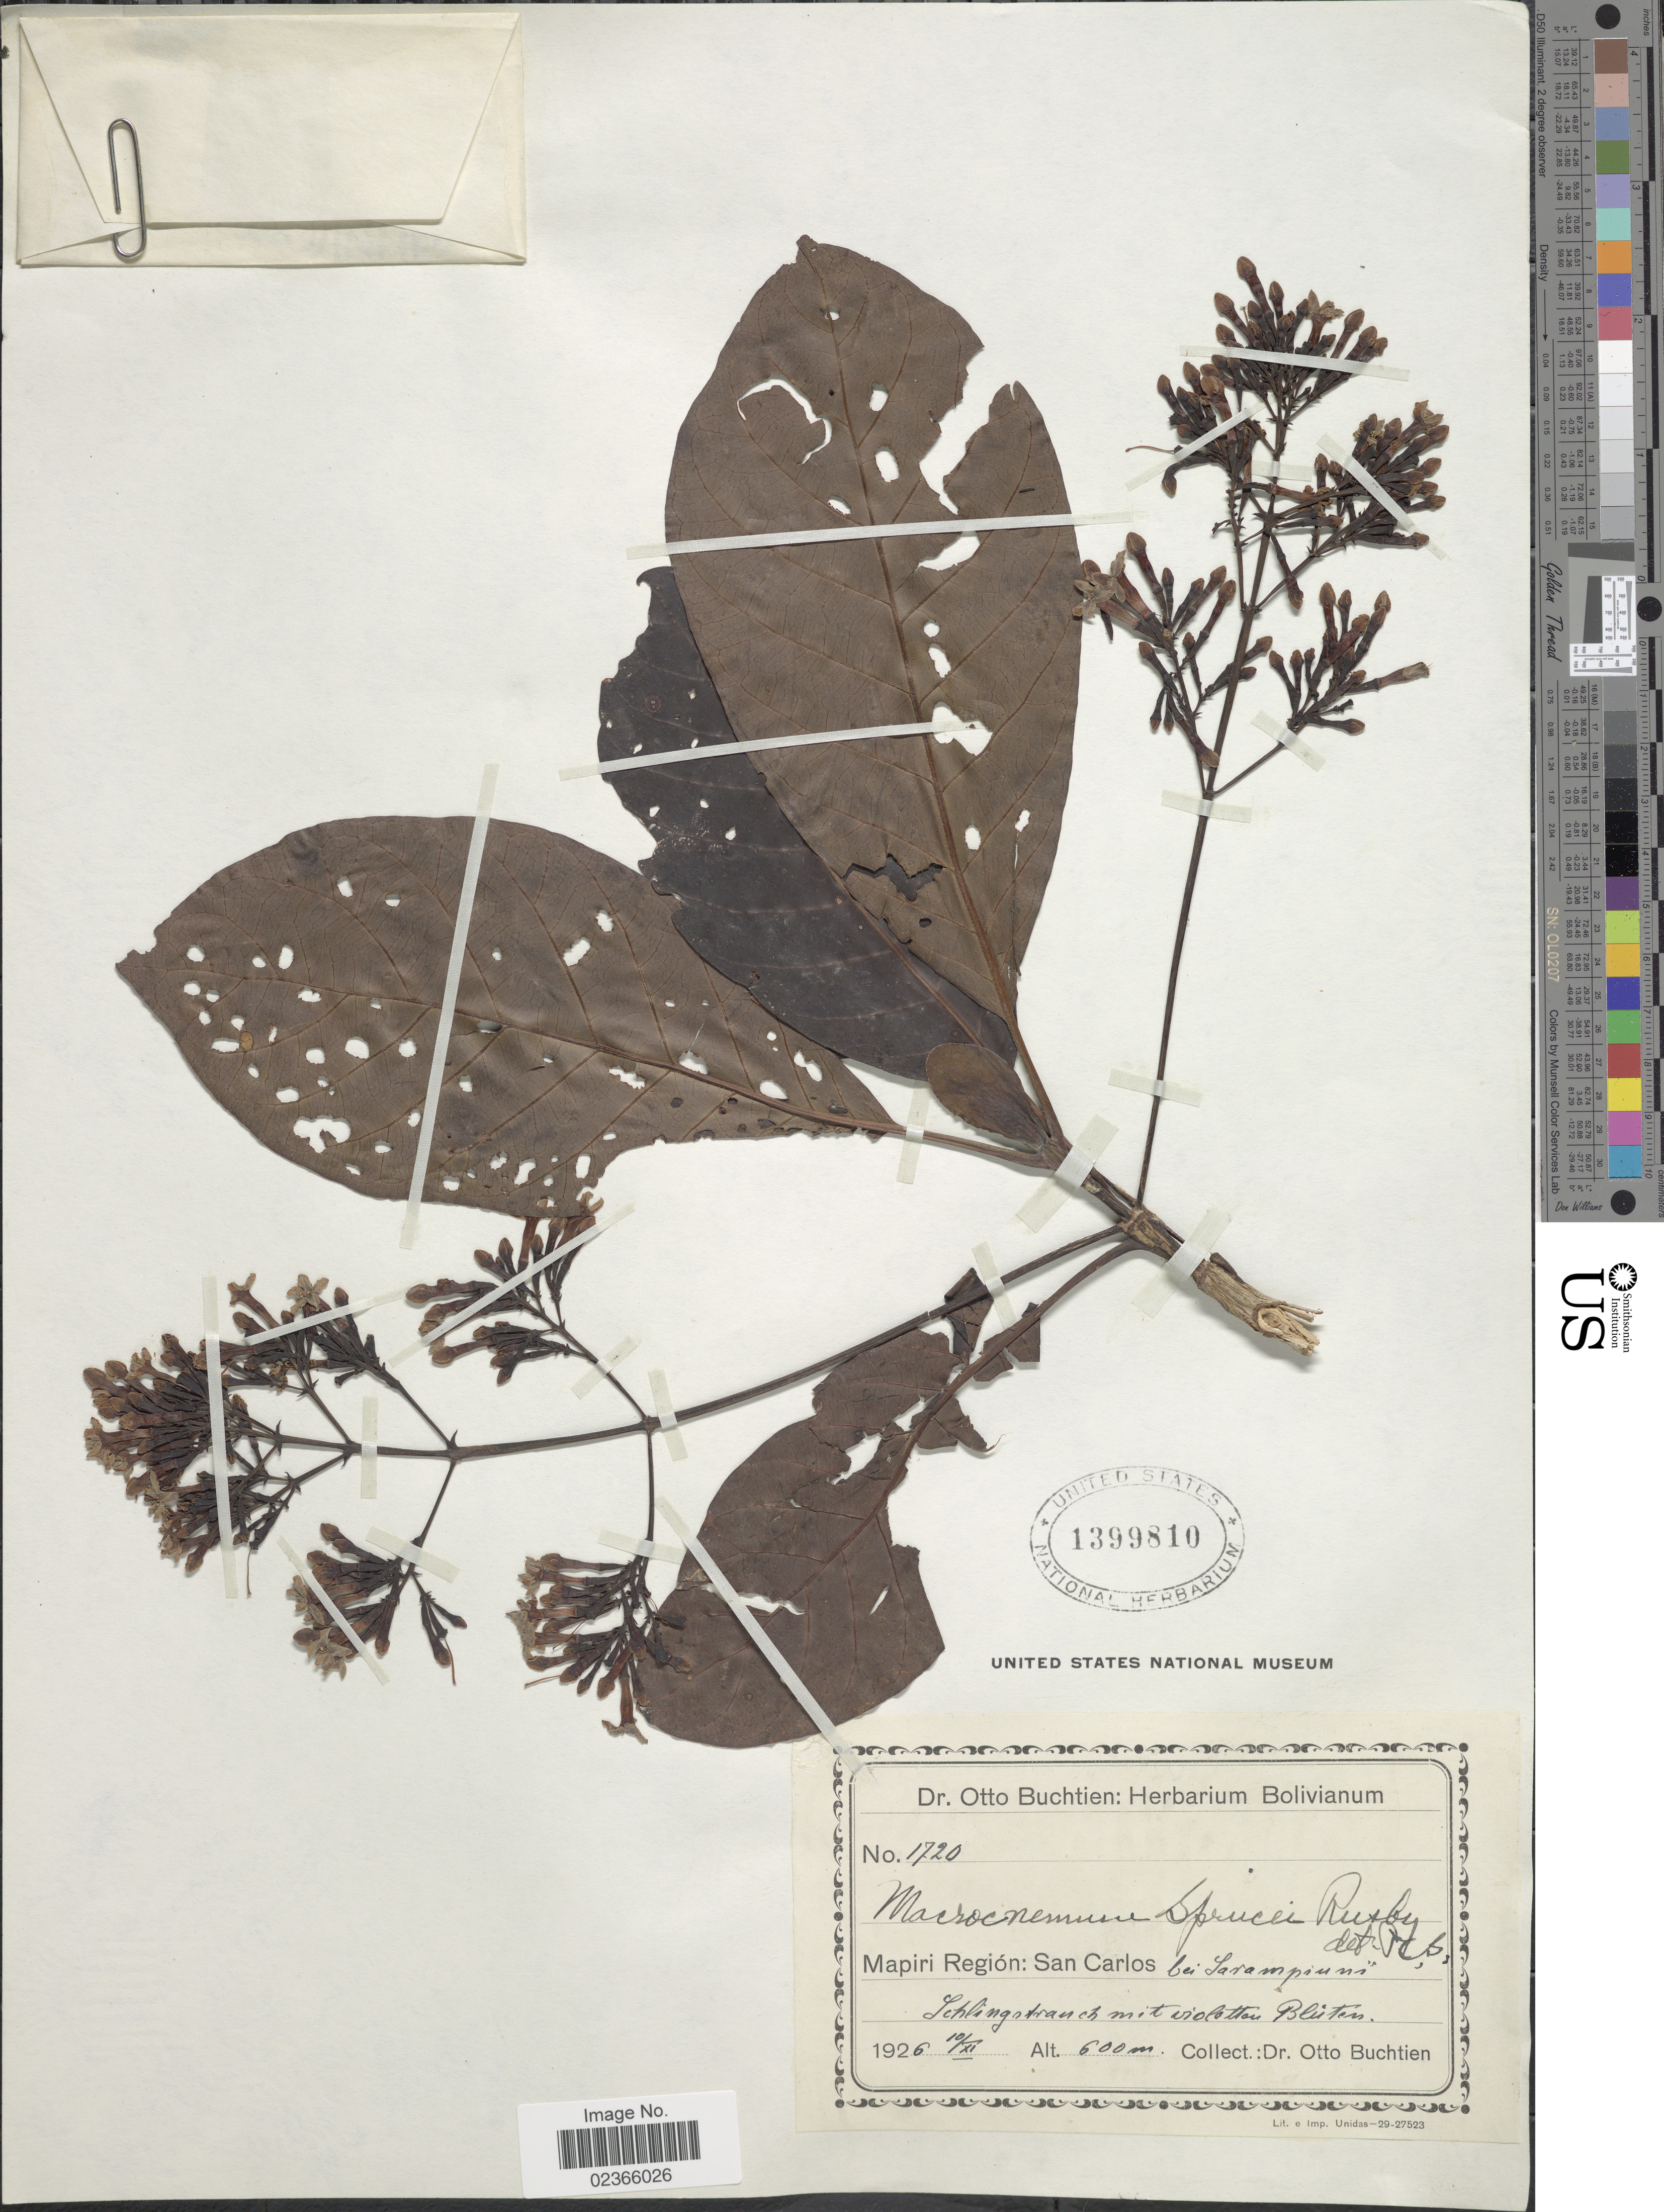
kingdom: Plantae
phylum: Tracheophyta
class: Magnoliopsida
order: Gentianales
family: Rubiaceae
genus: Macrocnemum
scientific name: Macrocnemum roseum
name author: Wedd.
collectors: O. Buchtien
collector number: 1720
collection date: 1926-11-10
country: Bolivia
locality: Mapiri Region; San Carlos bei Sarampiuni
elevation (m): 600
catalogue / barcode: US 1399810